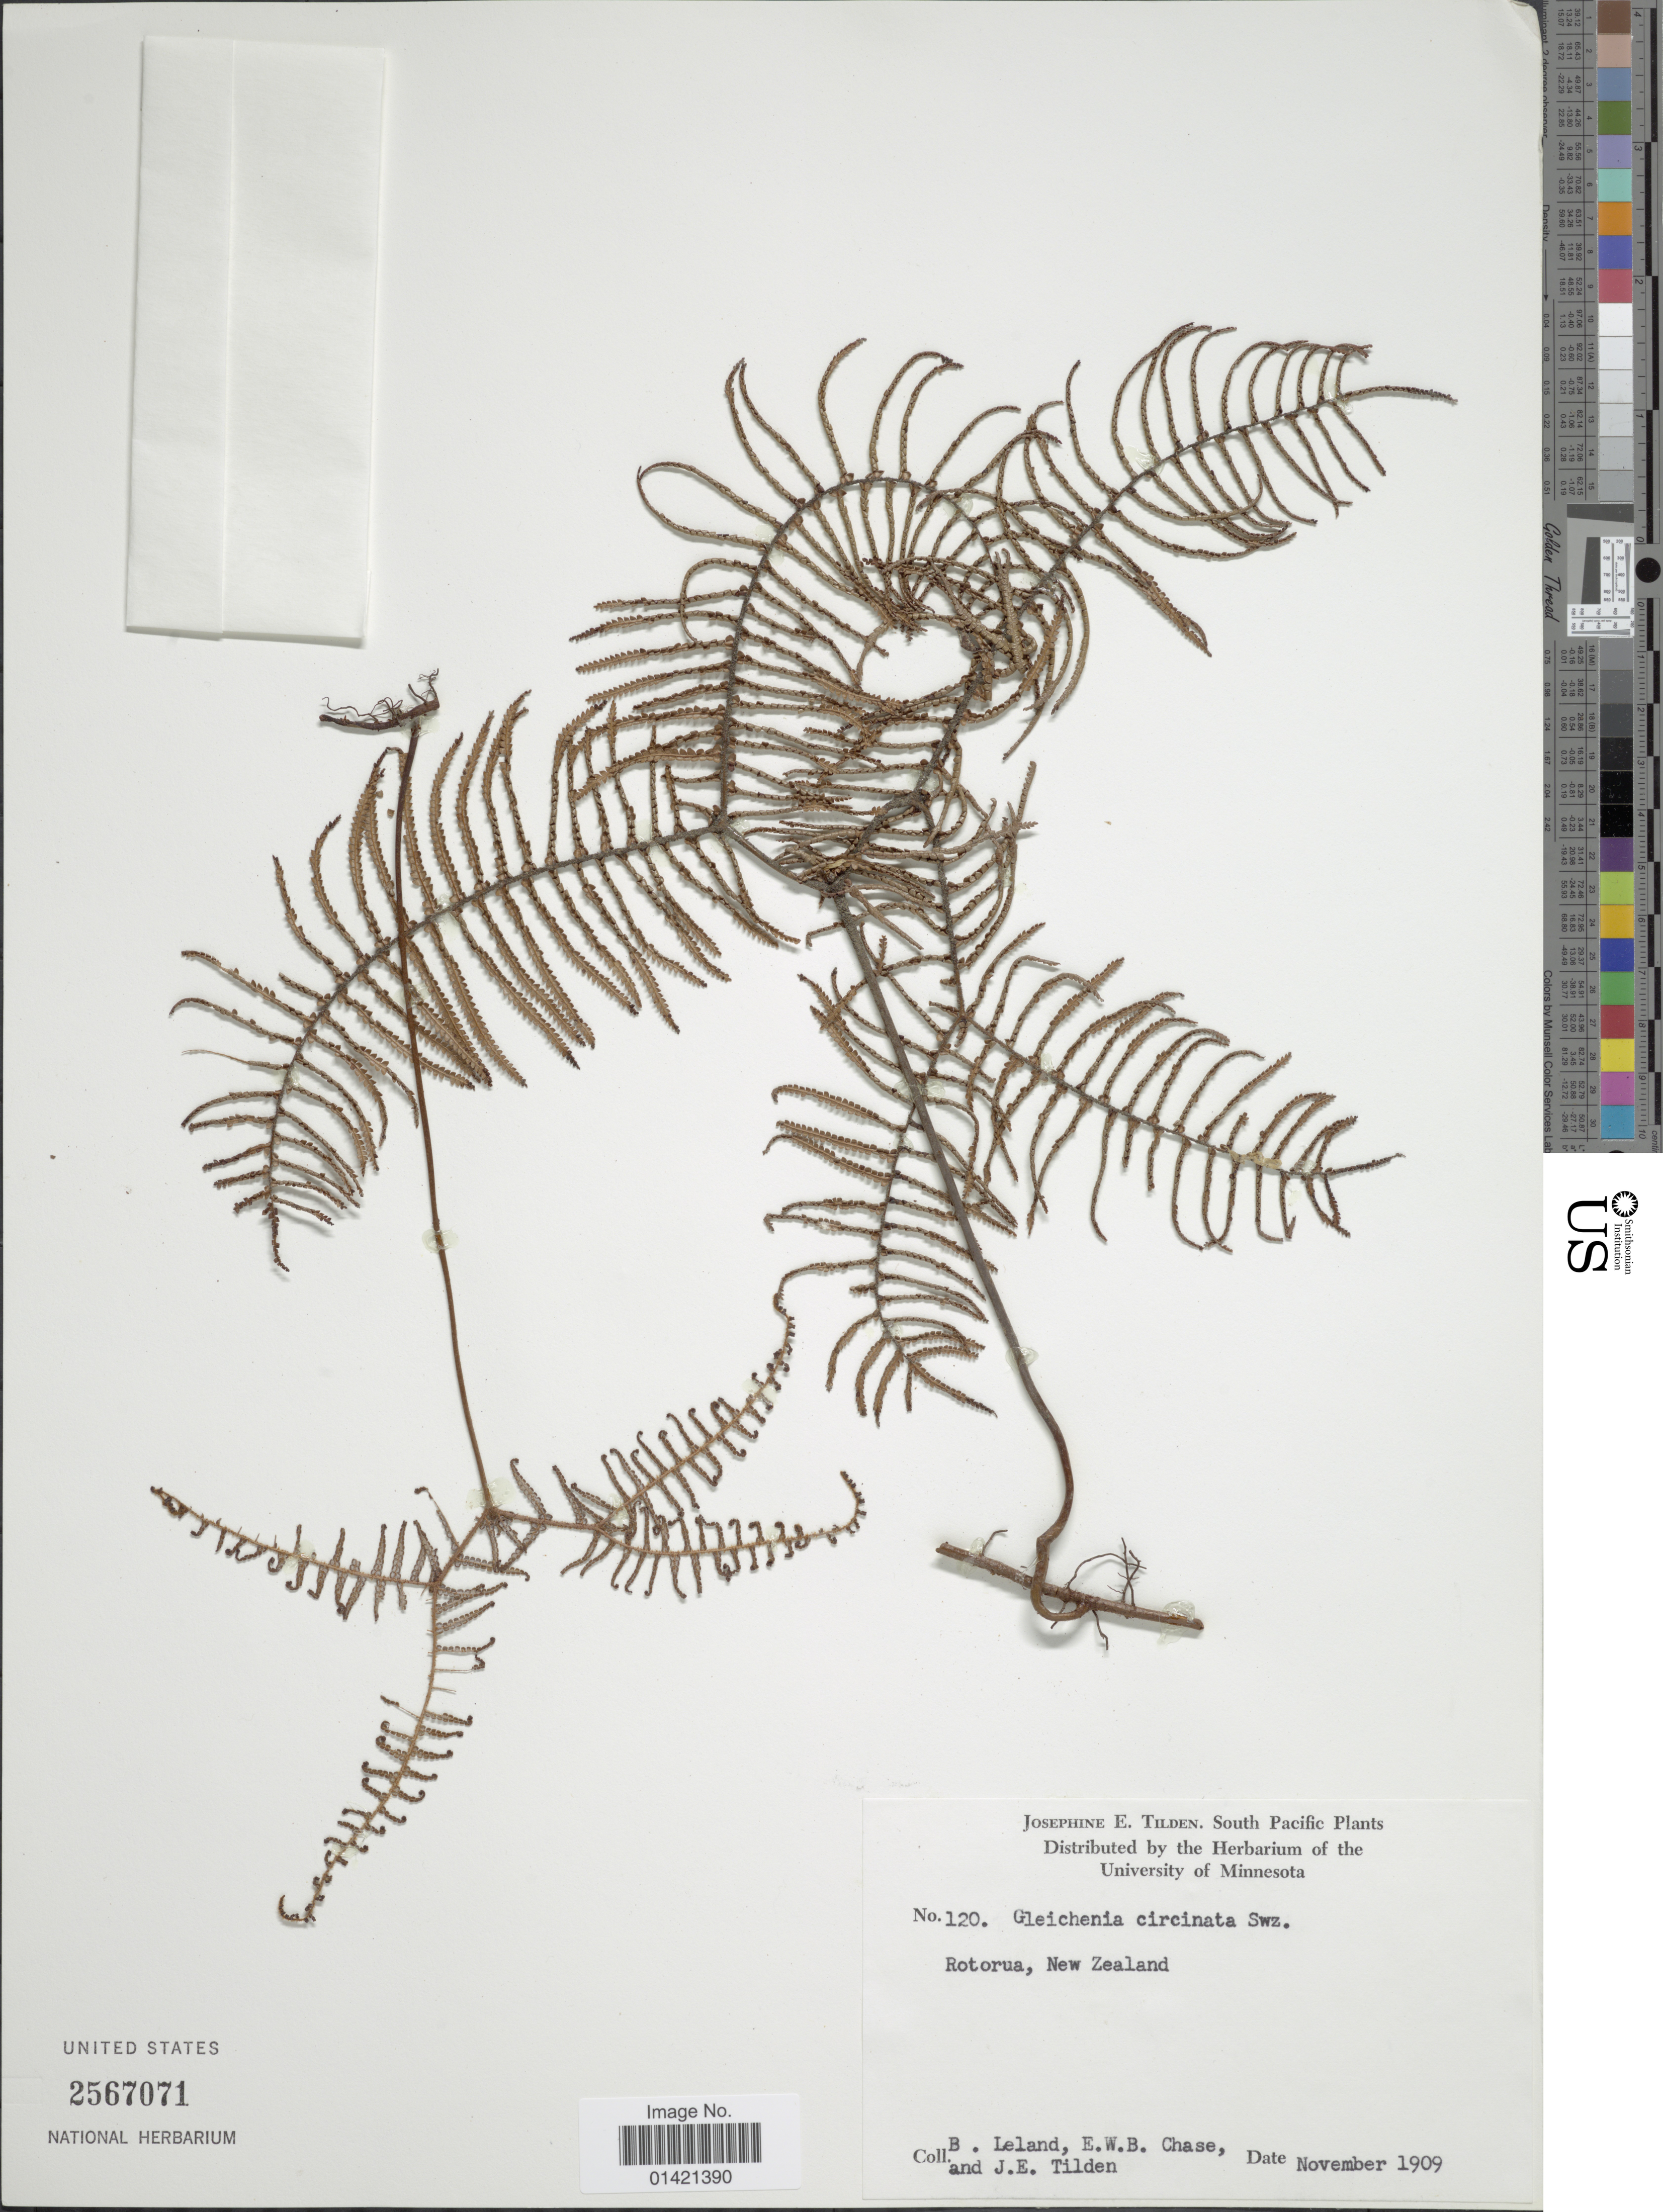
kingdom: Plantae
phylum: Tracheophyta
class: Polypodiopsida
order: Gleicheniales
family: Gleicheniaceae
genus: Gleichenia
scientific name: Gleichenia microphylla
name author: R. Br.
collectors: B. Leland, E. W. Chase & J. E. Tilden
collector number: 120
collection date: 1909-11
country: New Zealand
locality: Rotorua.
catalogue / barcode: US 2567071